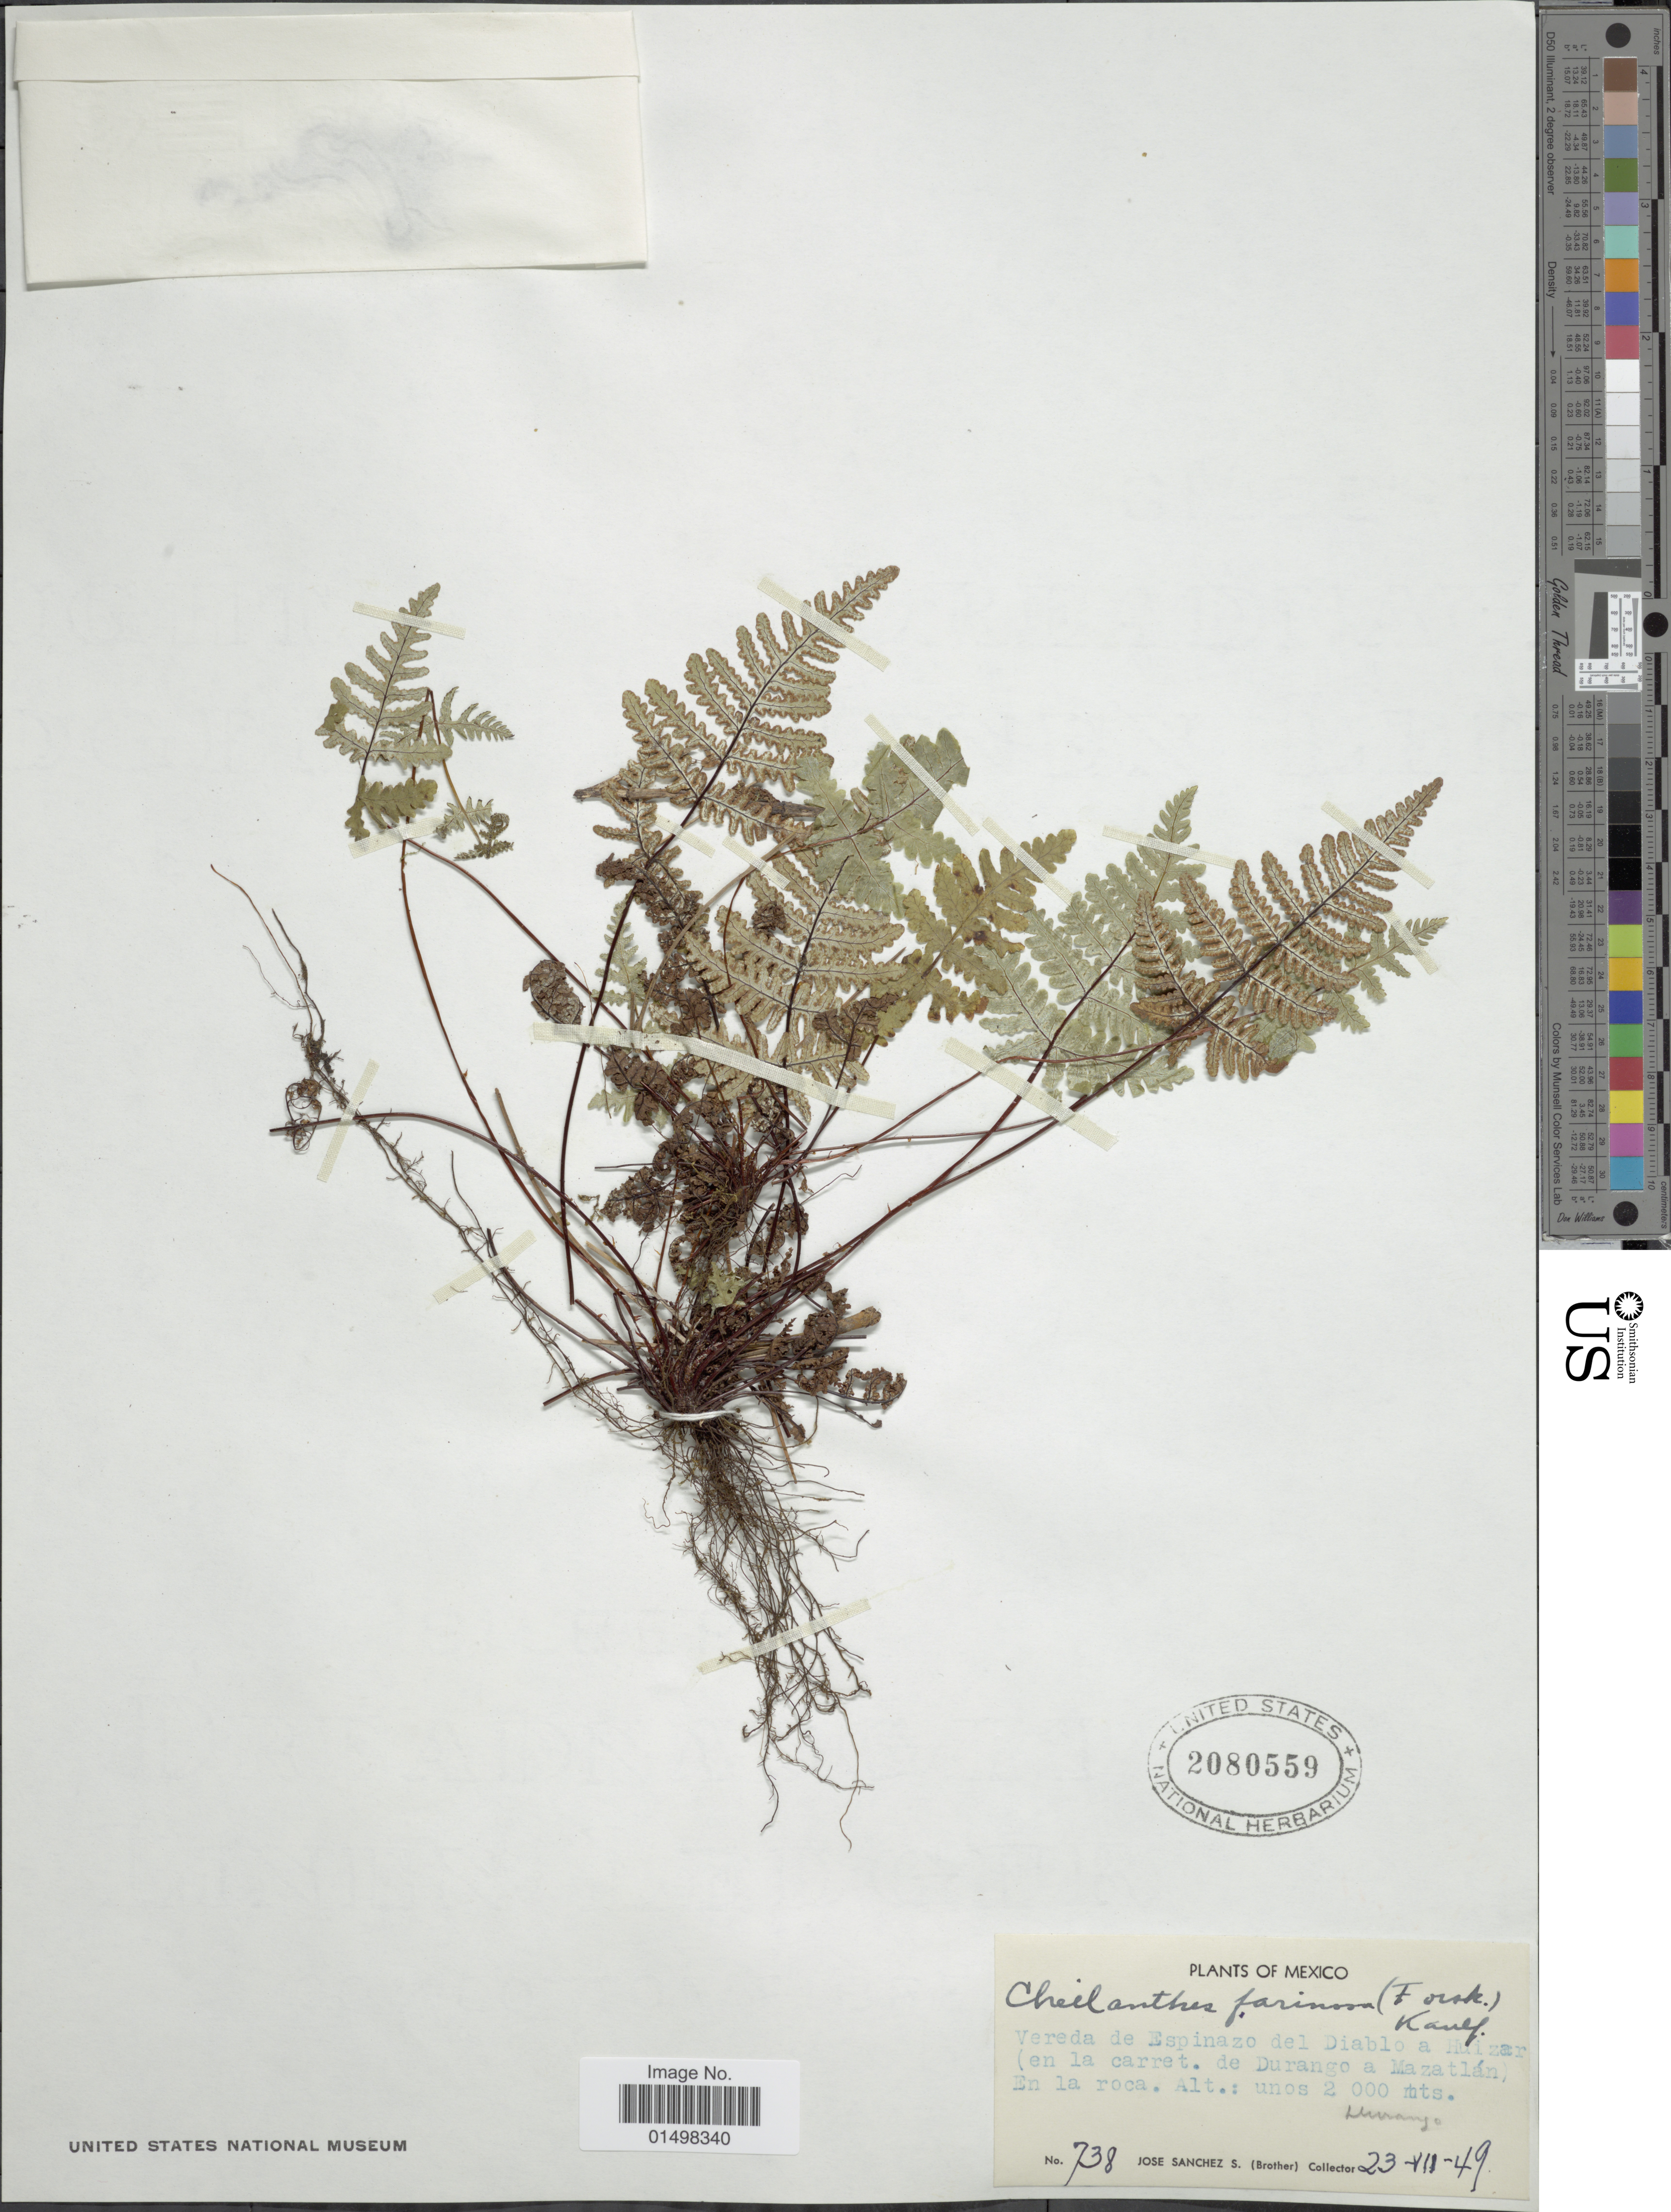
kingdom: Plantae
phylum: Tracheophyta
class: Polypodiopsida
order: Polypodiales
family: Pteridaceae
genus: Aleuritopteris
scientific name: Aleuritopteris farinosa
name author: (Forssk.) Fée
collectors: J. Sanchez S.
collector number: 738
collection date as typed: Transcribed d/m/y: 23/7/49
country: Mexico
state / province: Durango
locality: Vereda de Espinazo del Diablo a Huizar (en la carret. de Durango a Mazatlan).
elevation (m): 2000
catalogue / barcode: US 2080559